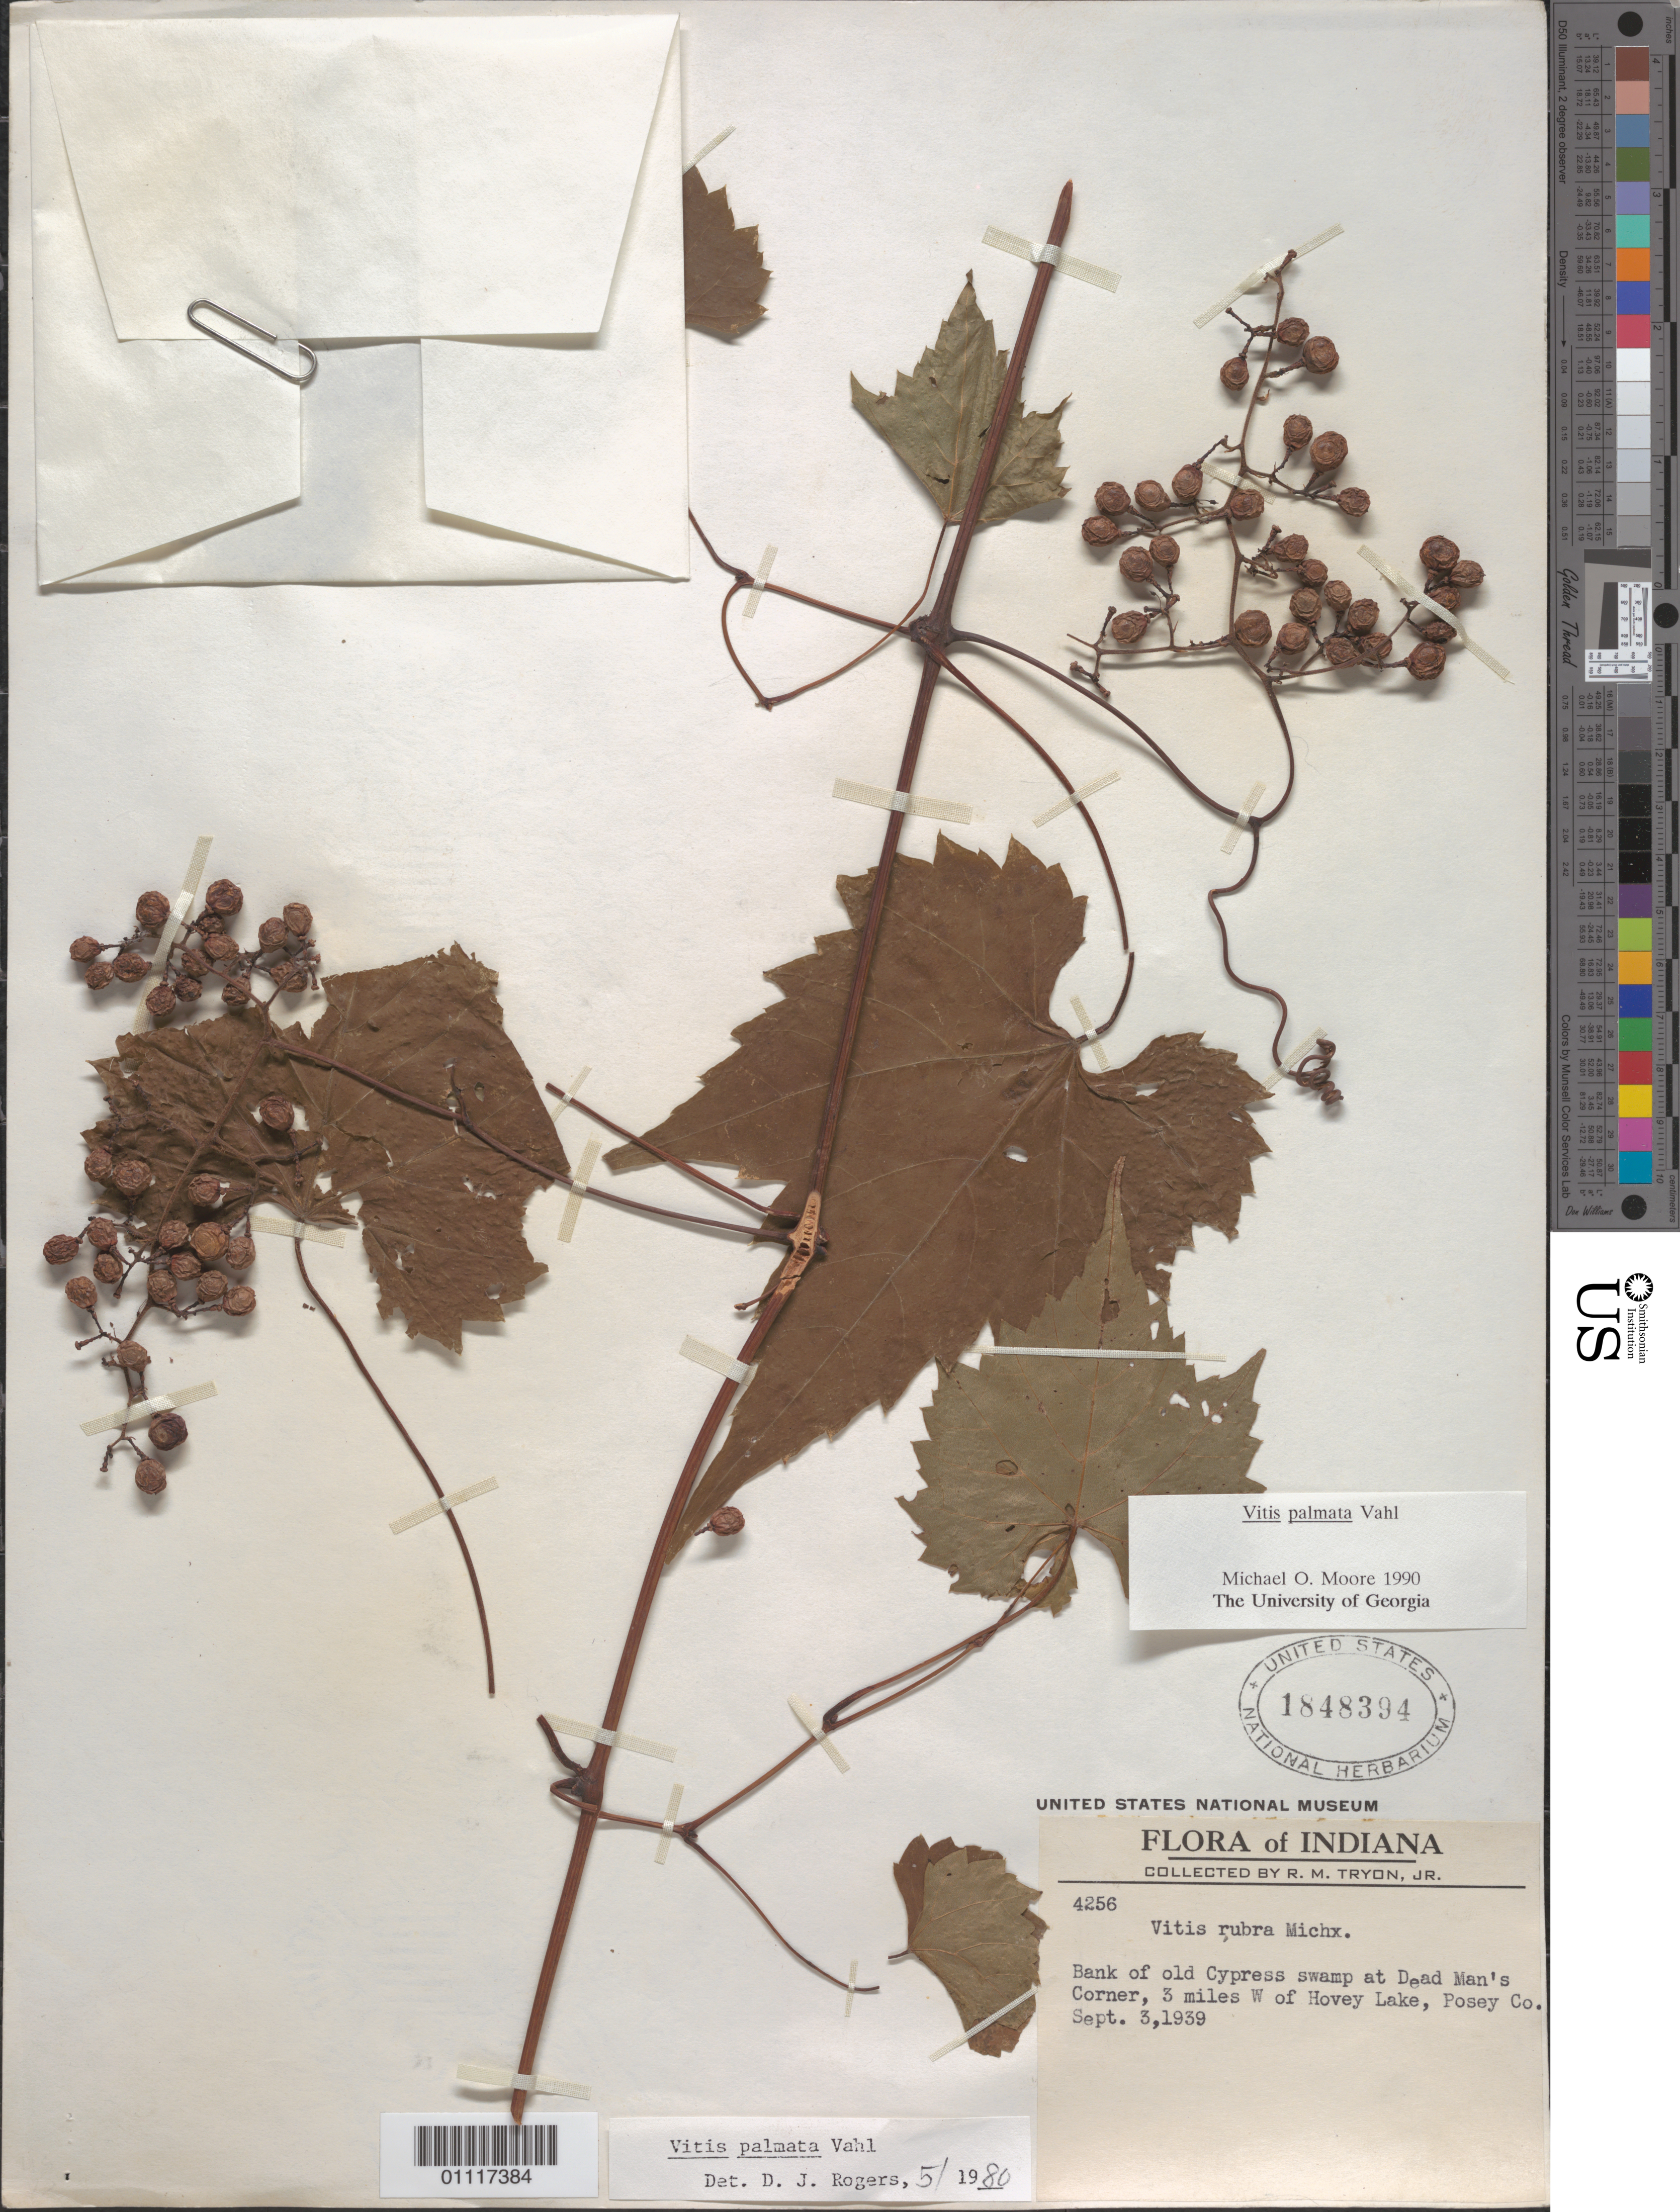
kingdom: Plantae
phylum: Tracheophyta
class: Magnoliopsida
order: Vitales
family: Vitaceae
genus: Vitis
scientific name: Vitis palmata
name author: Vahl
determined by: Rogers, D. J.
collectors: R. M. Tryon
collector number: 4256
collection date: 1939-09-03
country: United States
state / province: Indiana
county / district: Posey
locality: Bank of old Cypress swamp at Dead Man's Corner, 3 miles W of Hovey Lake.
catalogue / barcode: US 1848394